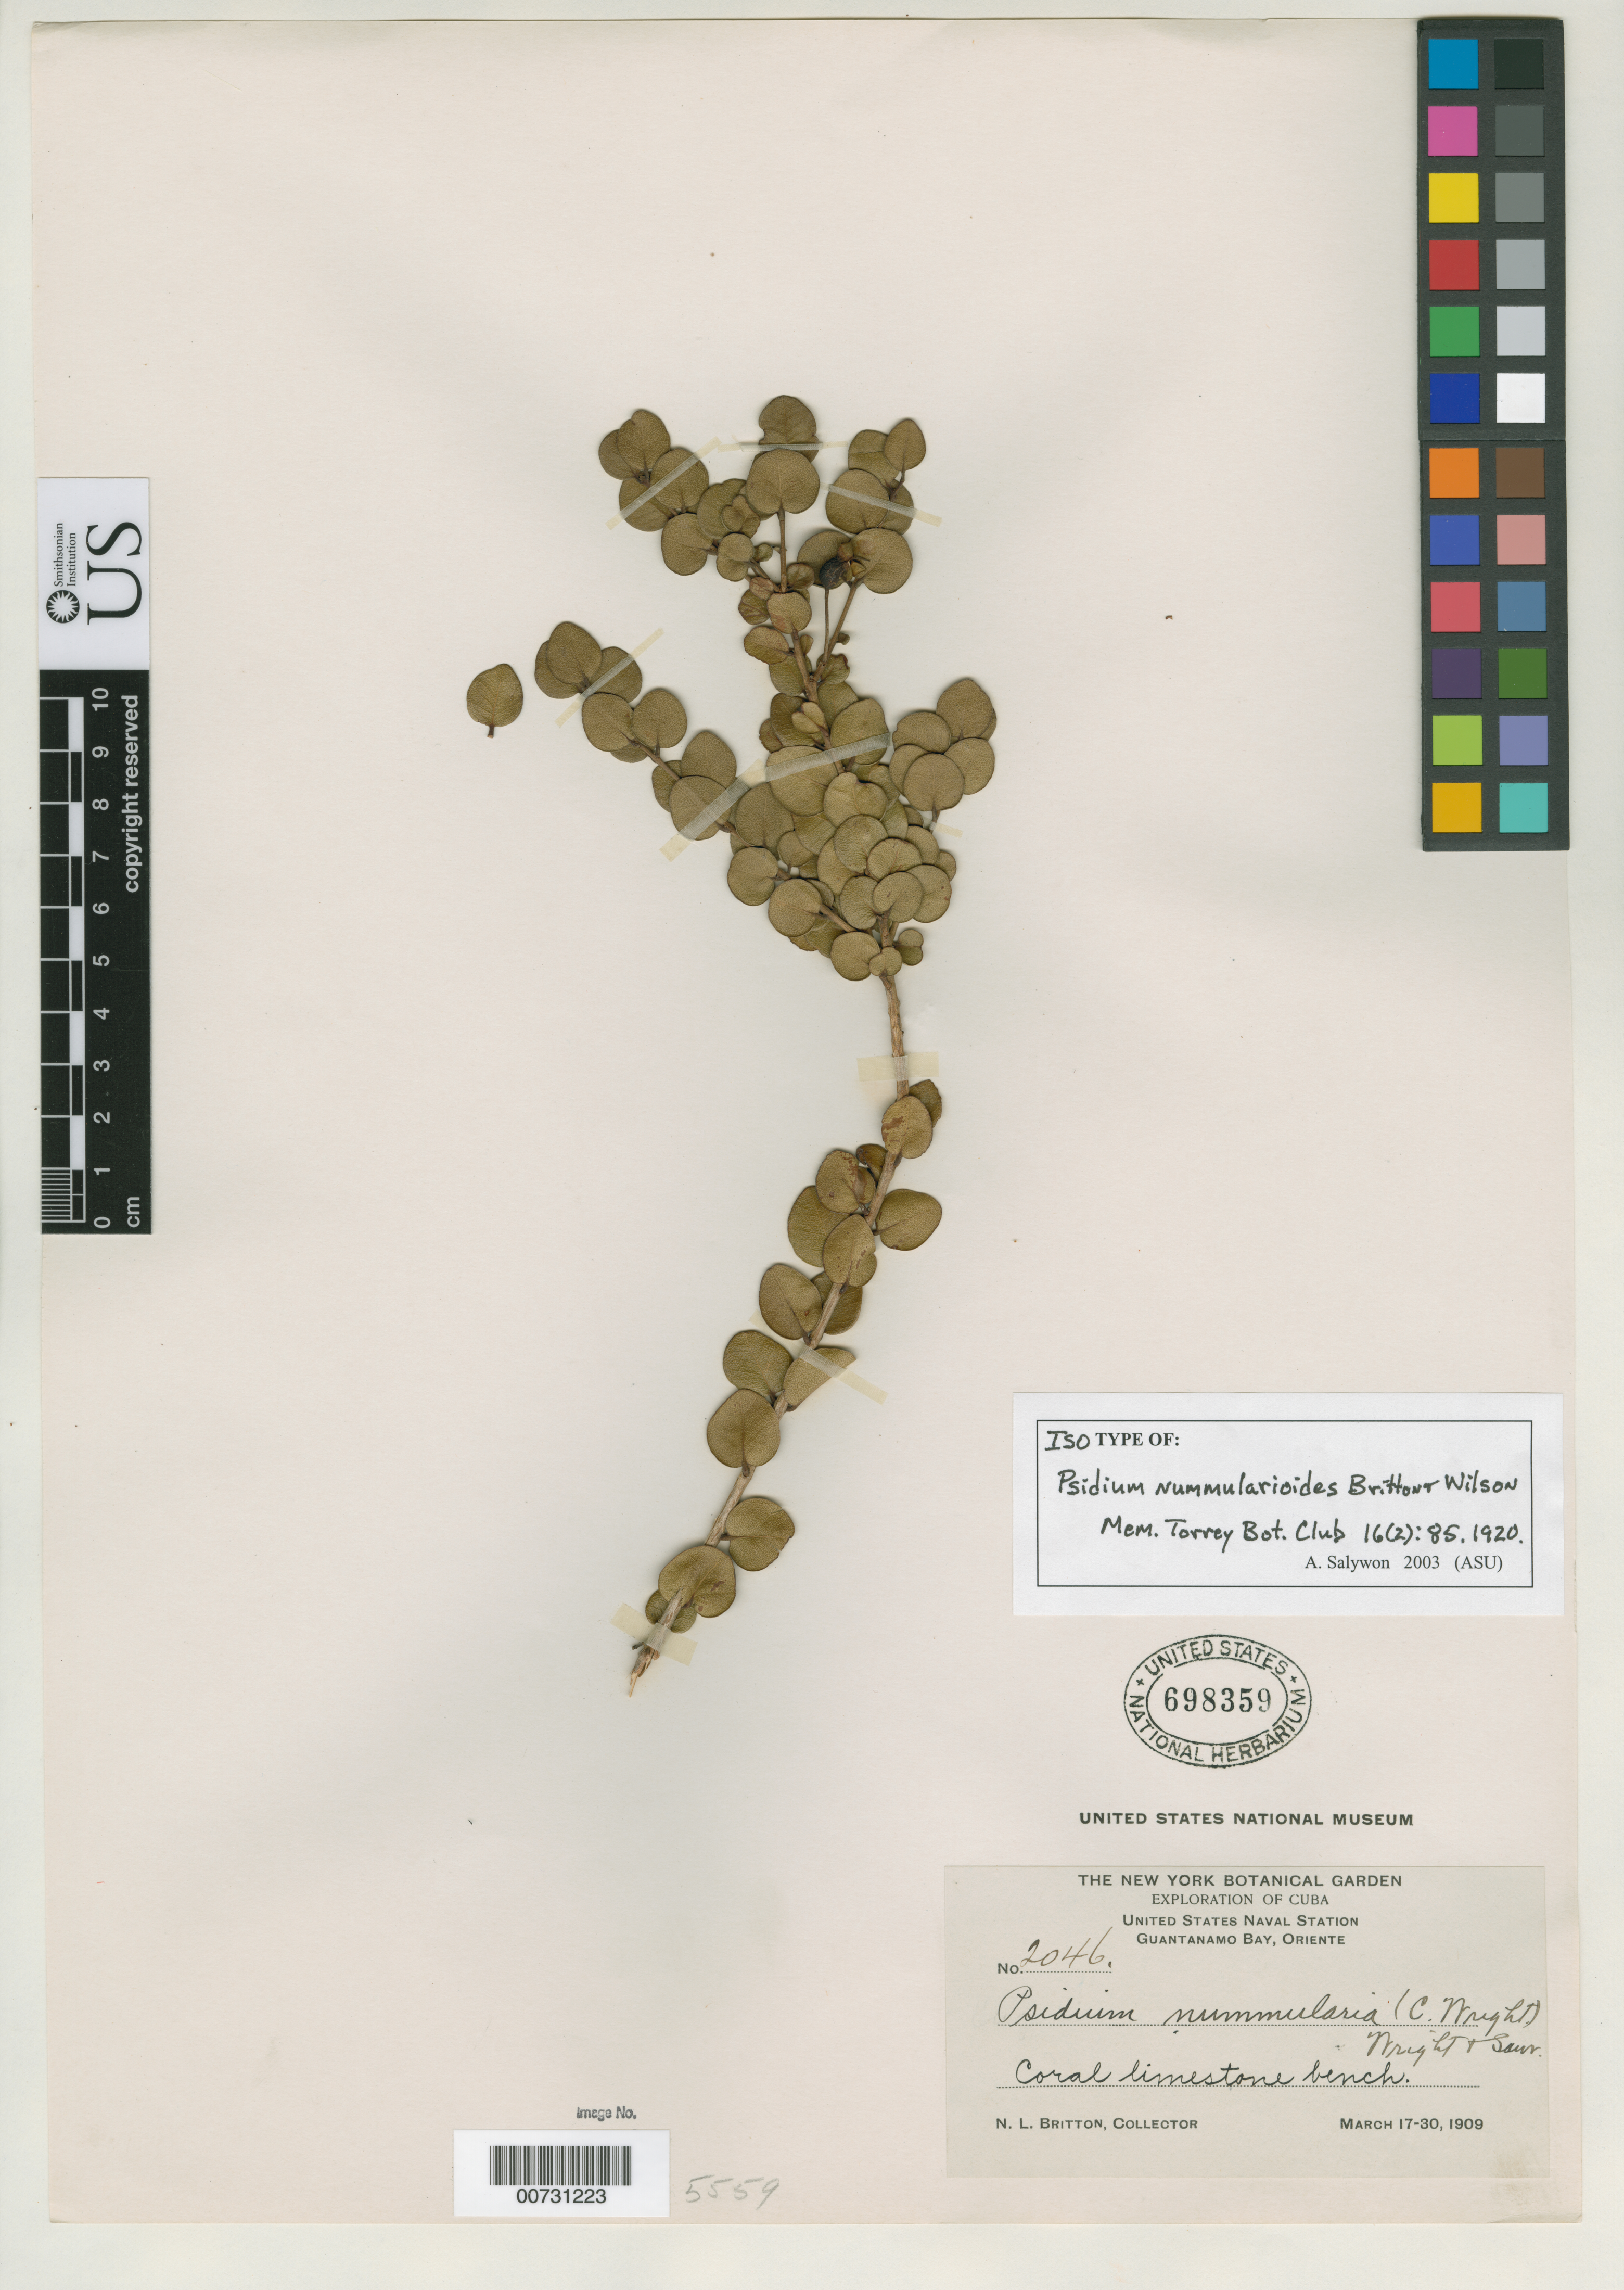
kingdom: Plantae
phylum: Tracheophyta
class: Magnoliopsida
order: Myrtales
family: Myrtaceae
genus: Psidium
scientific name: Psidium nummularioides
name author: Britton & P. Wilson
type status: Isotype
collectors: N. Britton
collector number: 2046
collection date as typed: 17 Mar 1909 to 30 Mar 1909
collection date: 1909-03-17/1909-03-30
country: Cuba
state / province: Guantánamo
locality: United States Naval Station, Guantanamo Bay, Oriente.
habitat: Coral limestone bench.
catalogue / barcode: US 698359